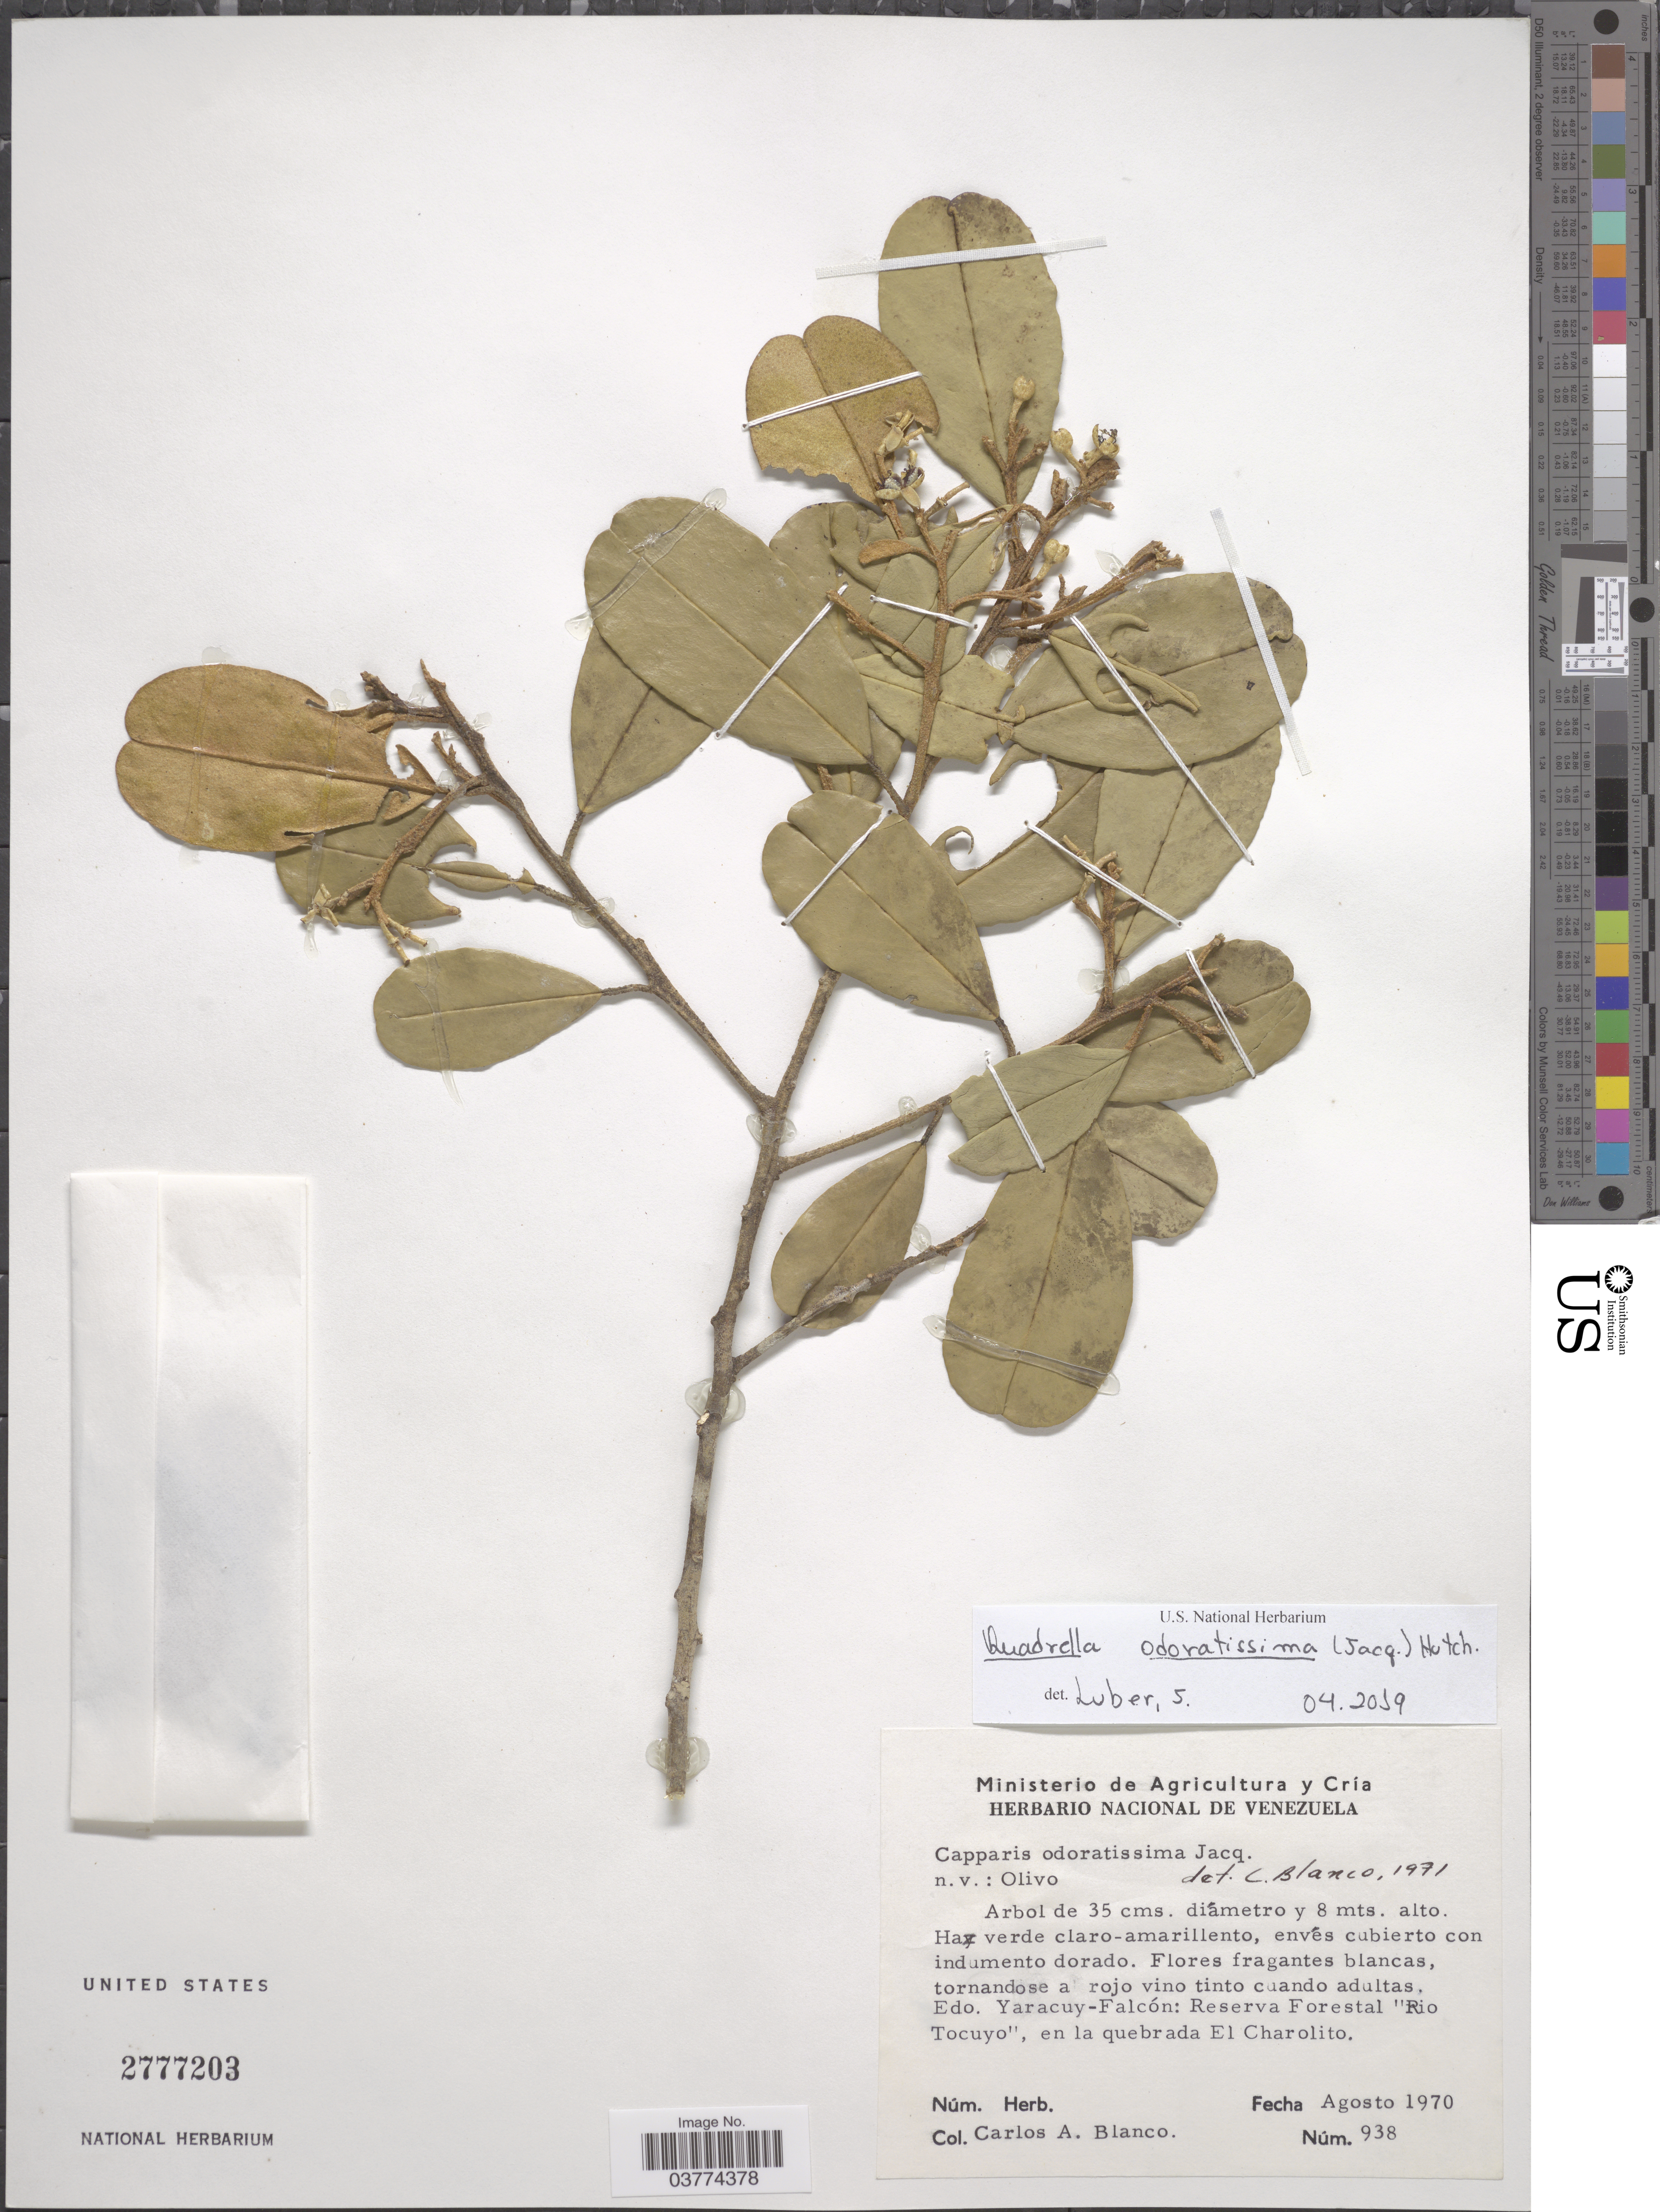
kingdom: Plantae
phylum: Tracheophyta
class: Magnoliopsida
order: Brassicales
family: Capparaceae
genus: Quadrella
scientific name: Quadrella odoratissima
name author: (Jacq.) Hutch.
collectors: C. A. Blanco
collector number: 938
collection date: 1970-08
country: Venezuela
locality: Edo Yaracuy-Falcón: Reserva Forestal "Rio Tocuyo", en la quebrada El Charolito.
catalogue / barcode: US 2777203